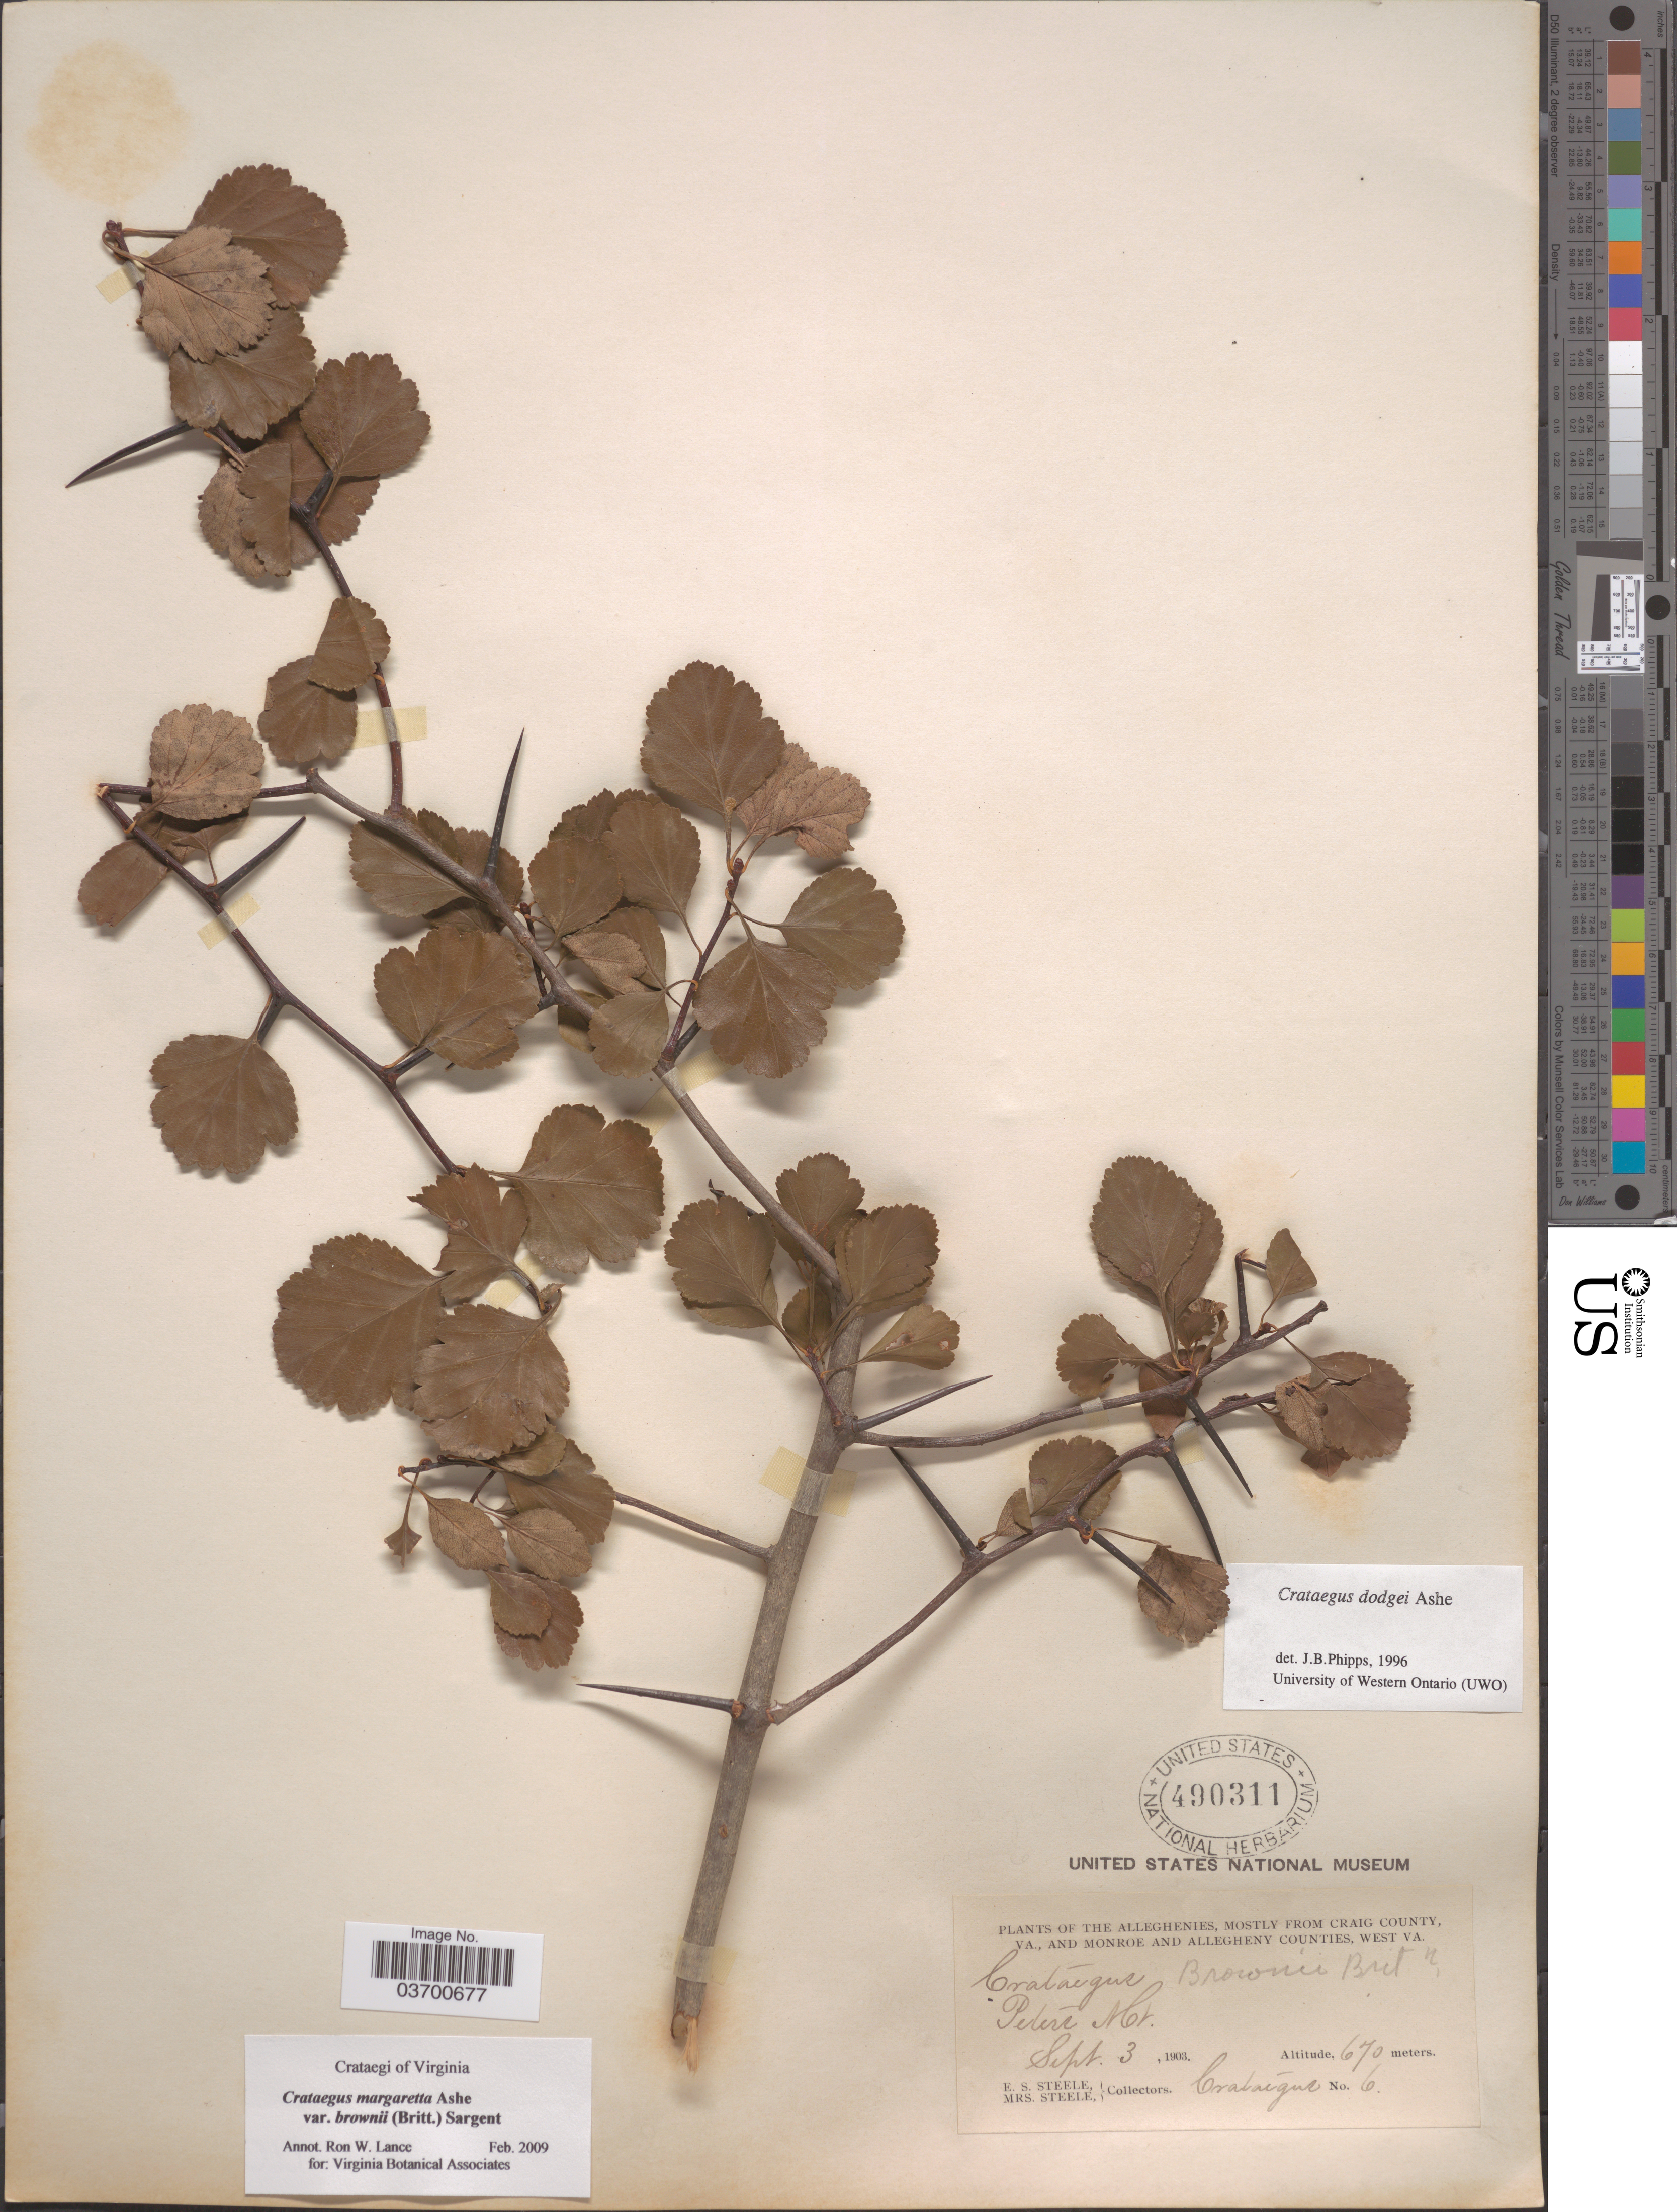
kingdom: Plantae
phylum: Tracheophyta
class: Magnoliopsida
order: Rosales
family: Rosaceae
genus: Crataegus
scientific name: Crataegus margarettae var. brownii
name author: (Britton) Sarg.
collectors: E. Steele & Mrs. E. S. Steele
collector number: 6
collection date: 1903-09-03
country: United States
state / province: Virginia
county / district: Craig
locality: The Alleghenies, mostly from Craig County, Va., and Monroe and Allegheny Counties, West Va. Peters Mt.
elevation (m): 670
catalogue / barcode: US 490311